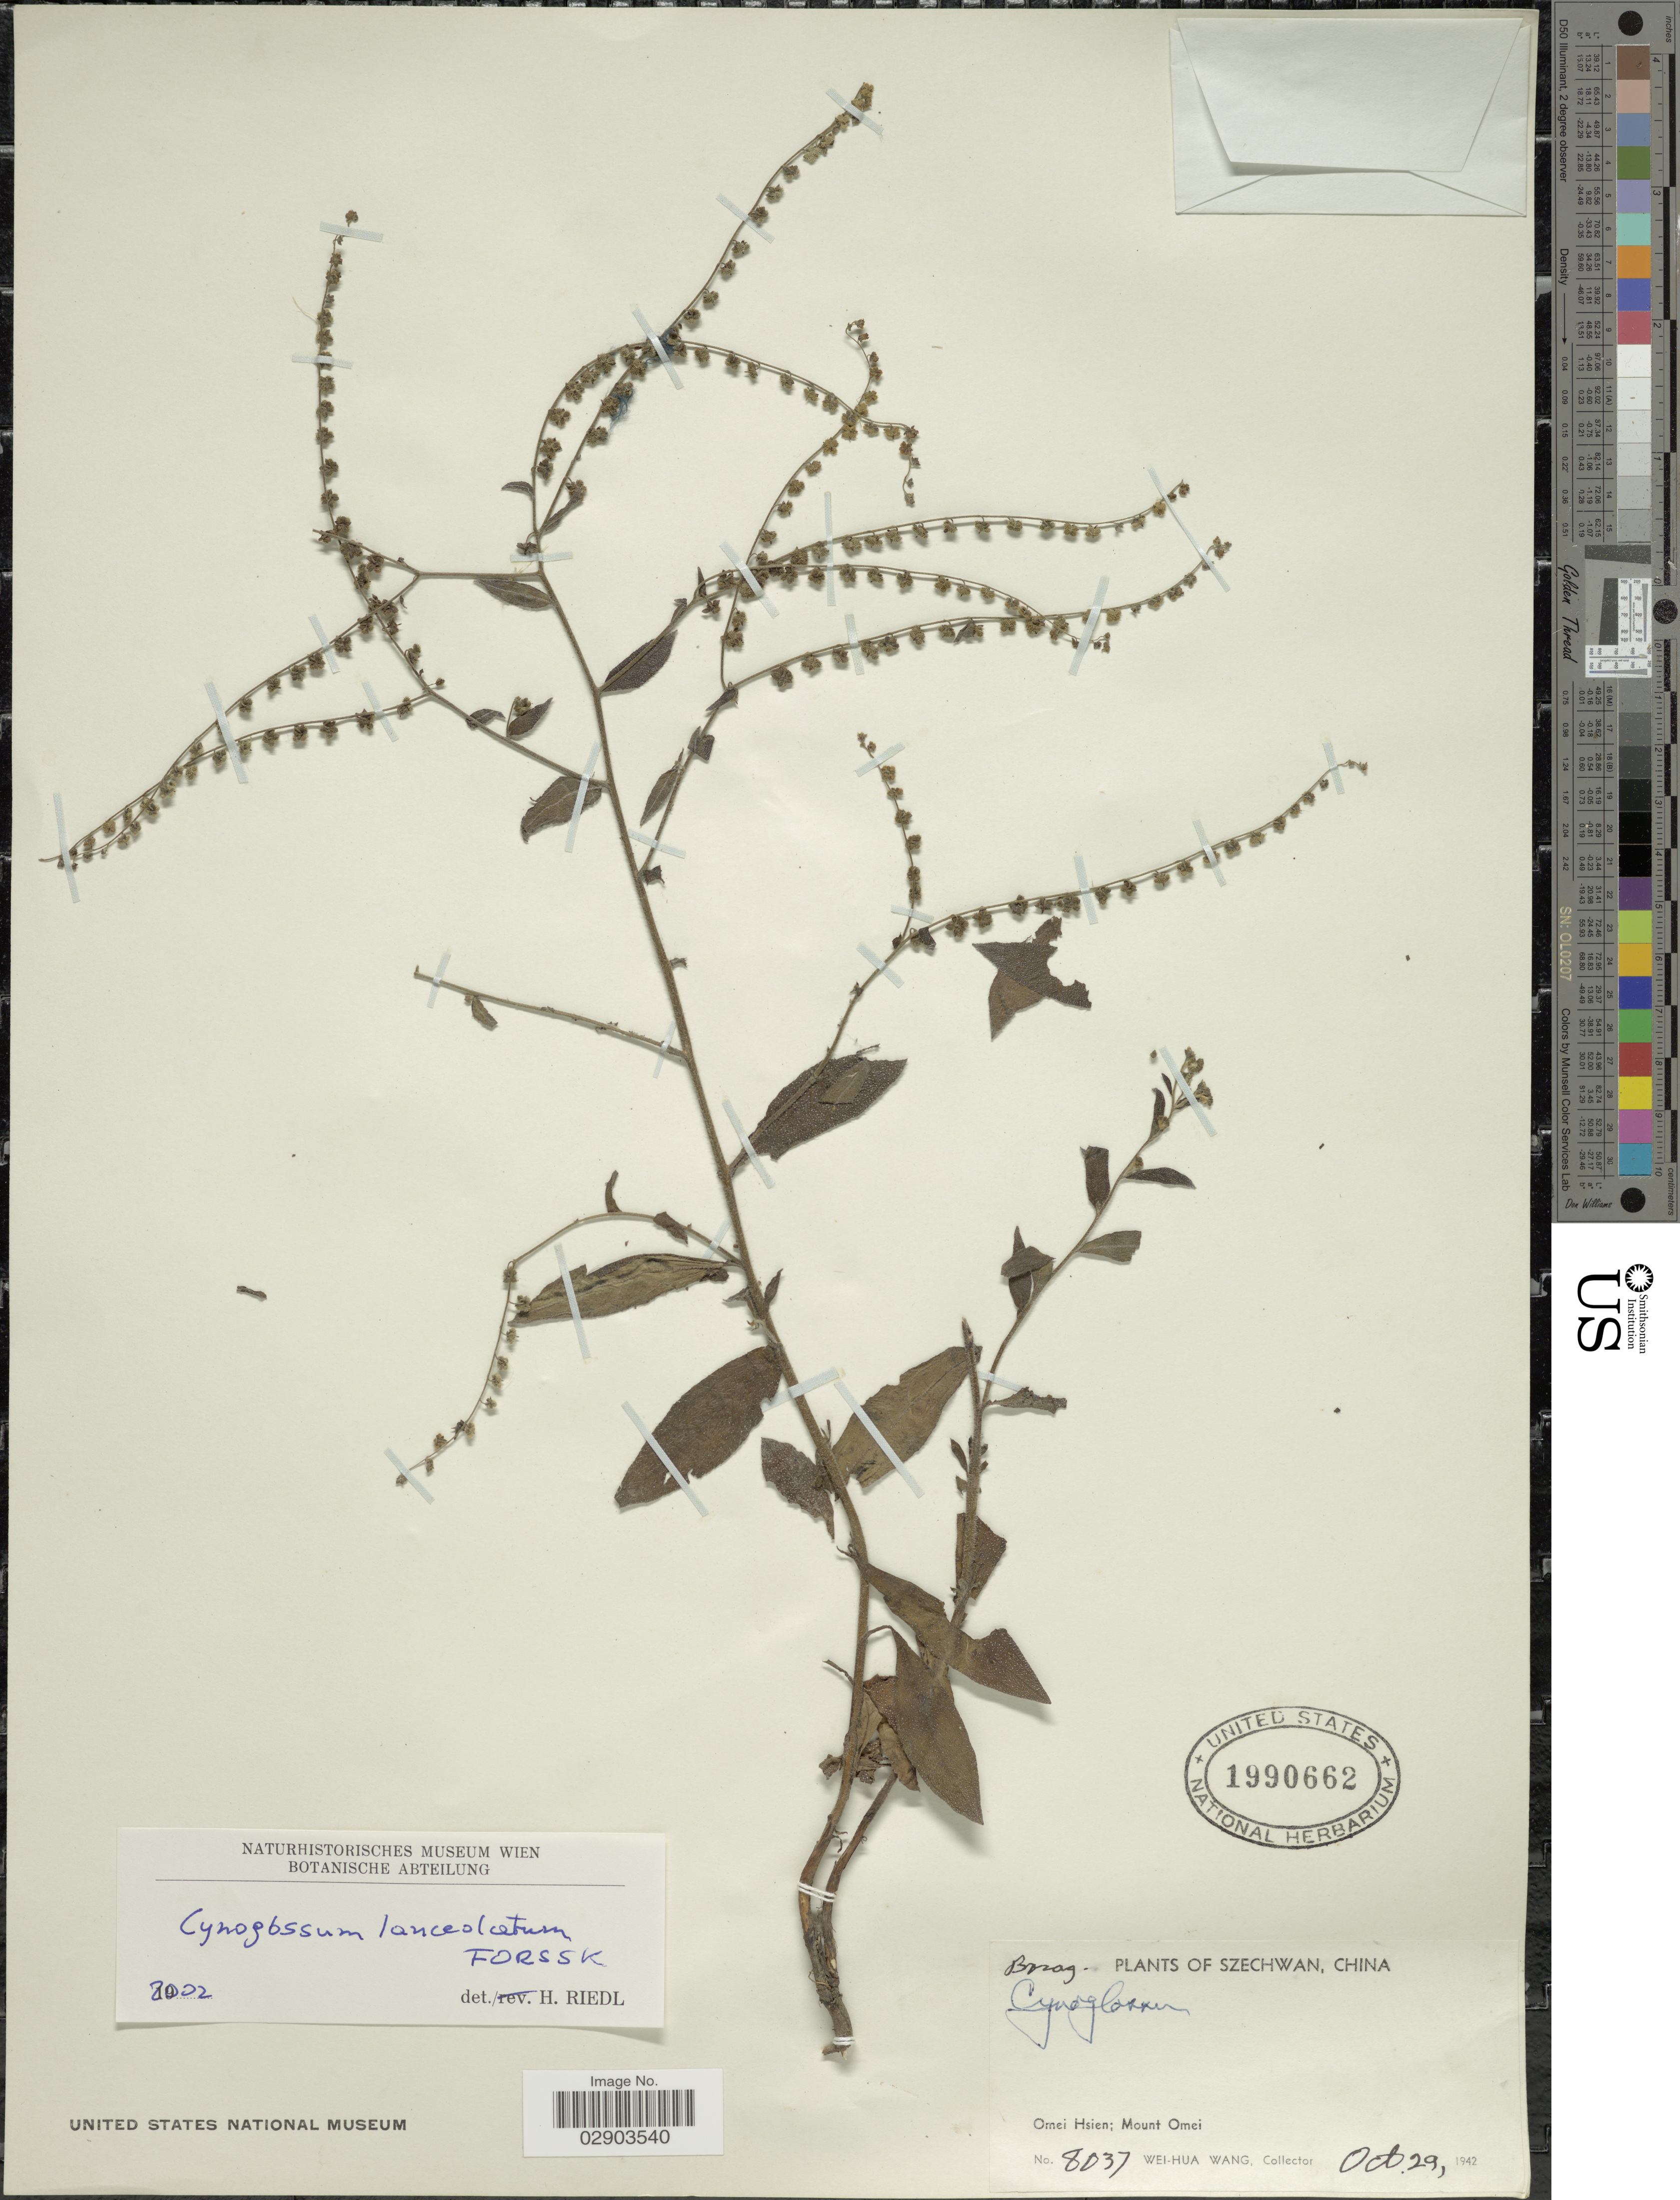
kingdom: Plantae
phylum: Tracheophyta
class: Magnoliopsida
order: Boraginales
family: Boraginaceae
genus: Cynoglossum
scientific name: Cynoglossum lanceolatum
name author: Forssk.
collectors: W. Wang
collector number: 8037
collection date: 1942-10-29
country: China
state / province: Sichuan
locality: Szechwan. Omei Hsien; Mount Omei.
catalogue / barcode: US 1990662